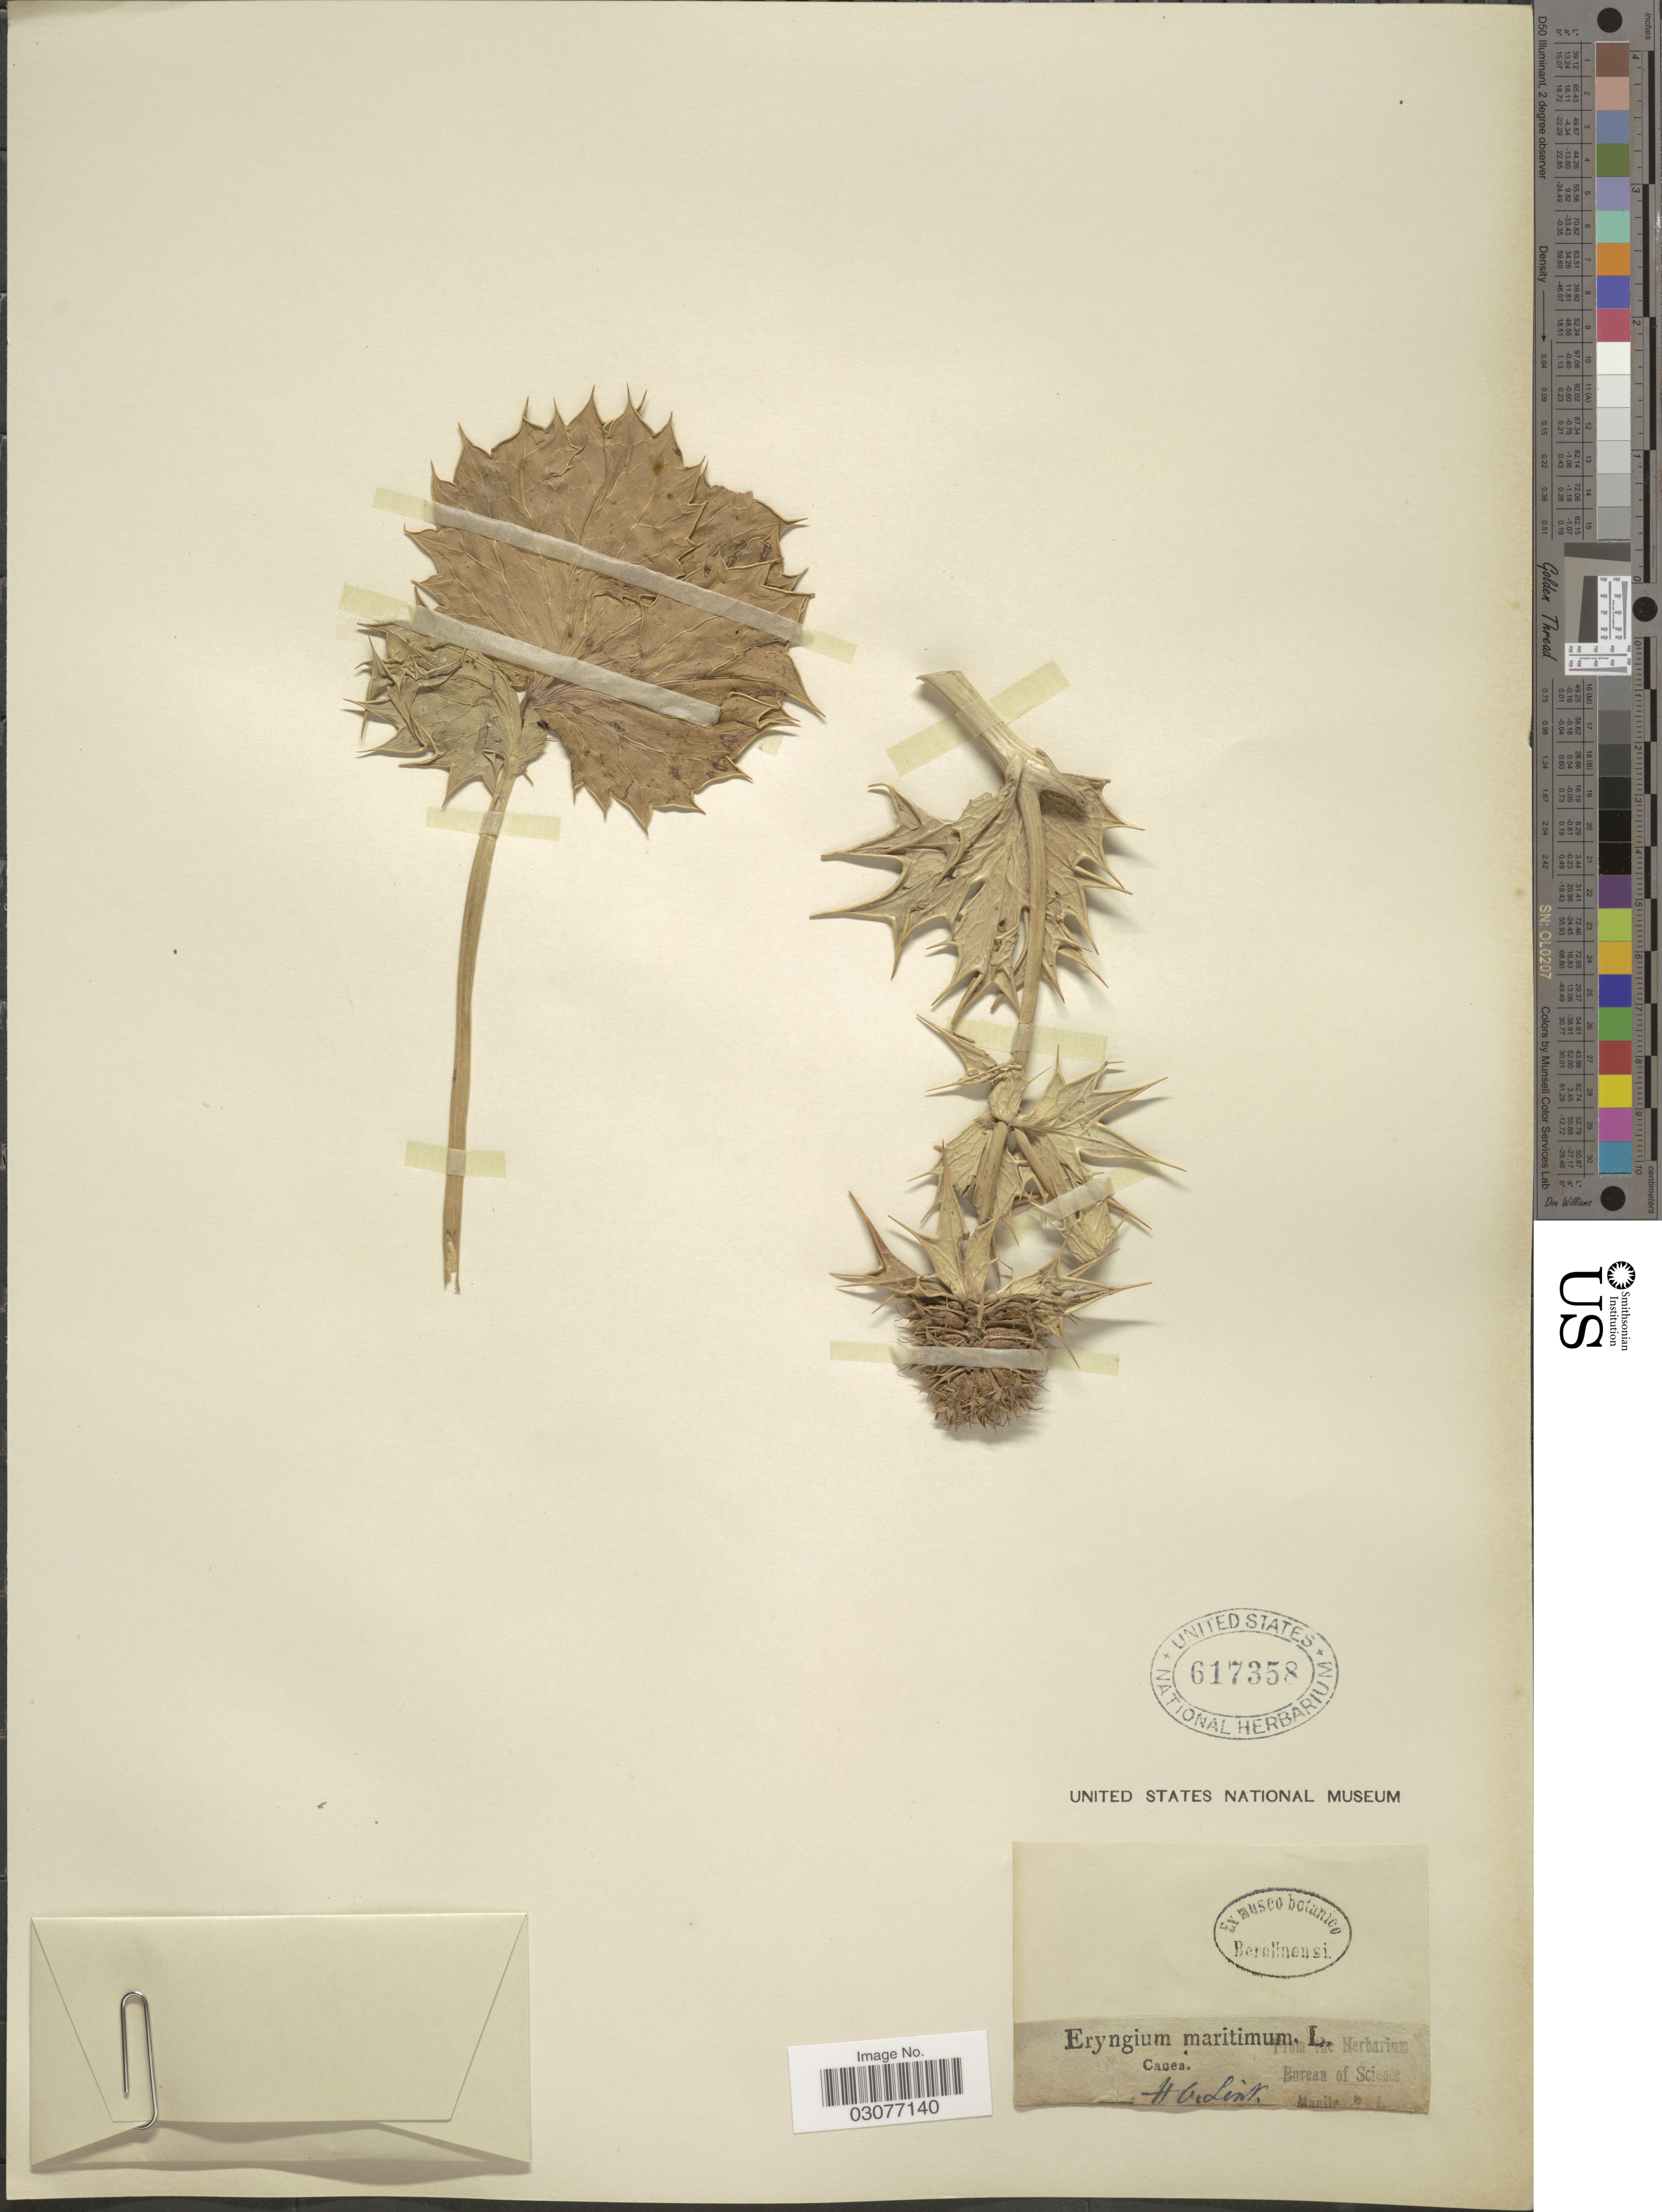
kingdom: Plantae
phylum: Tracheophyta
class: Magnoliopsida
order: Apiales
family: Apiaceae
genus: Eryngium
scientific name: Eryngium maritimum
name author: L.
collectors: H. Link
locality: Canea.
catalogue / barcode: US 617358